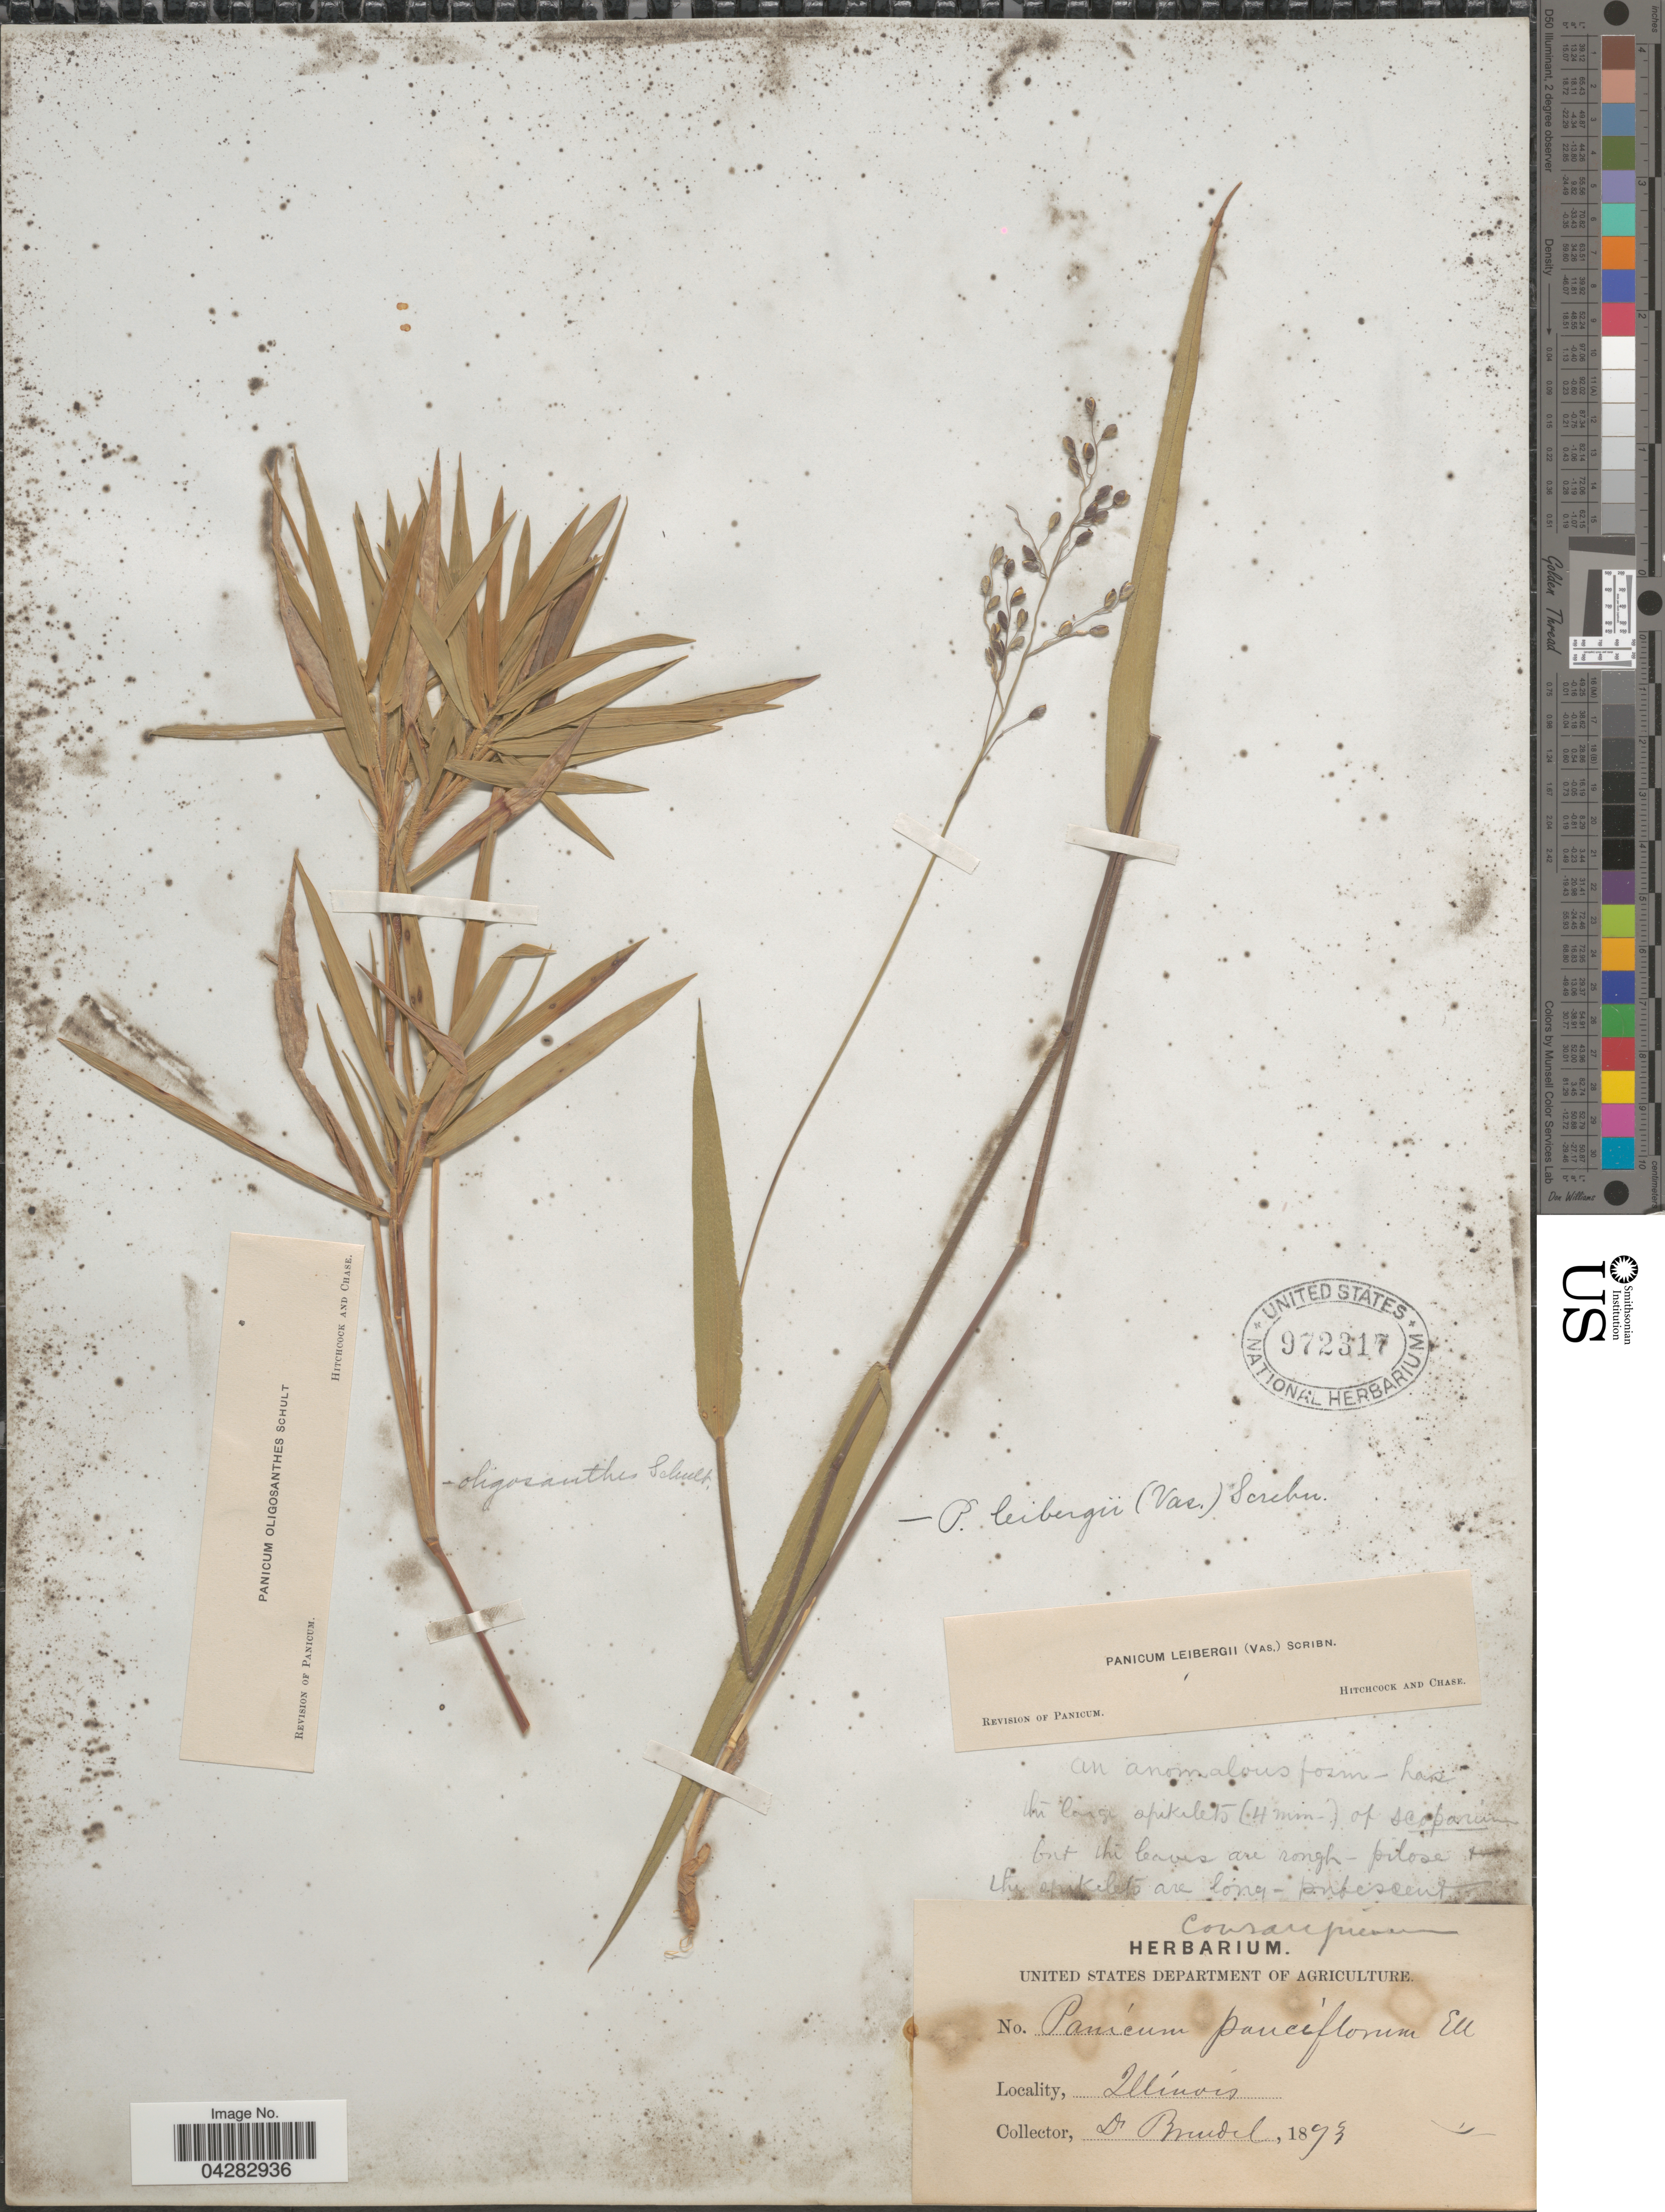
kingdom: Plantae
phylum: Tracheophyta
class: Liliopsida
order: Poales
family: Poaceae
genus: Dichanthelium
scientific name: Dichanthelium leibergii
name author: (Vasey) Gould & C.A. Clark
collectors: F. Brendel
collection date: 1893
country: United States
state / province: Illinois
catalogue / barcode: US 972317